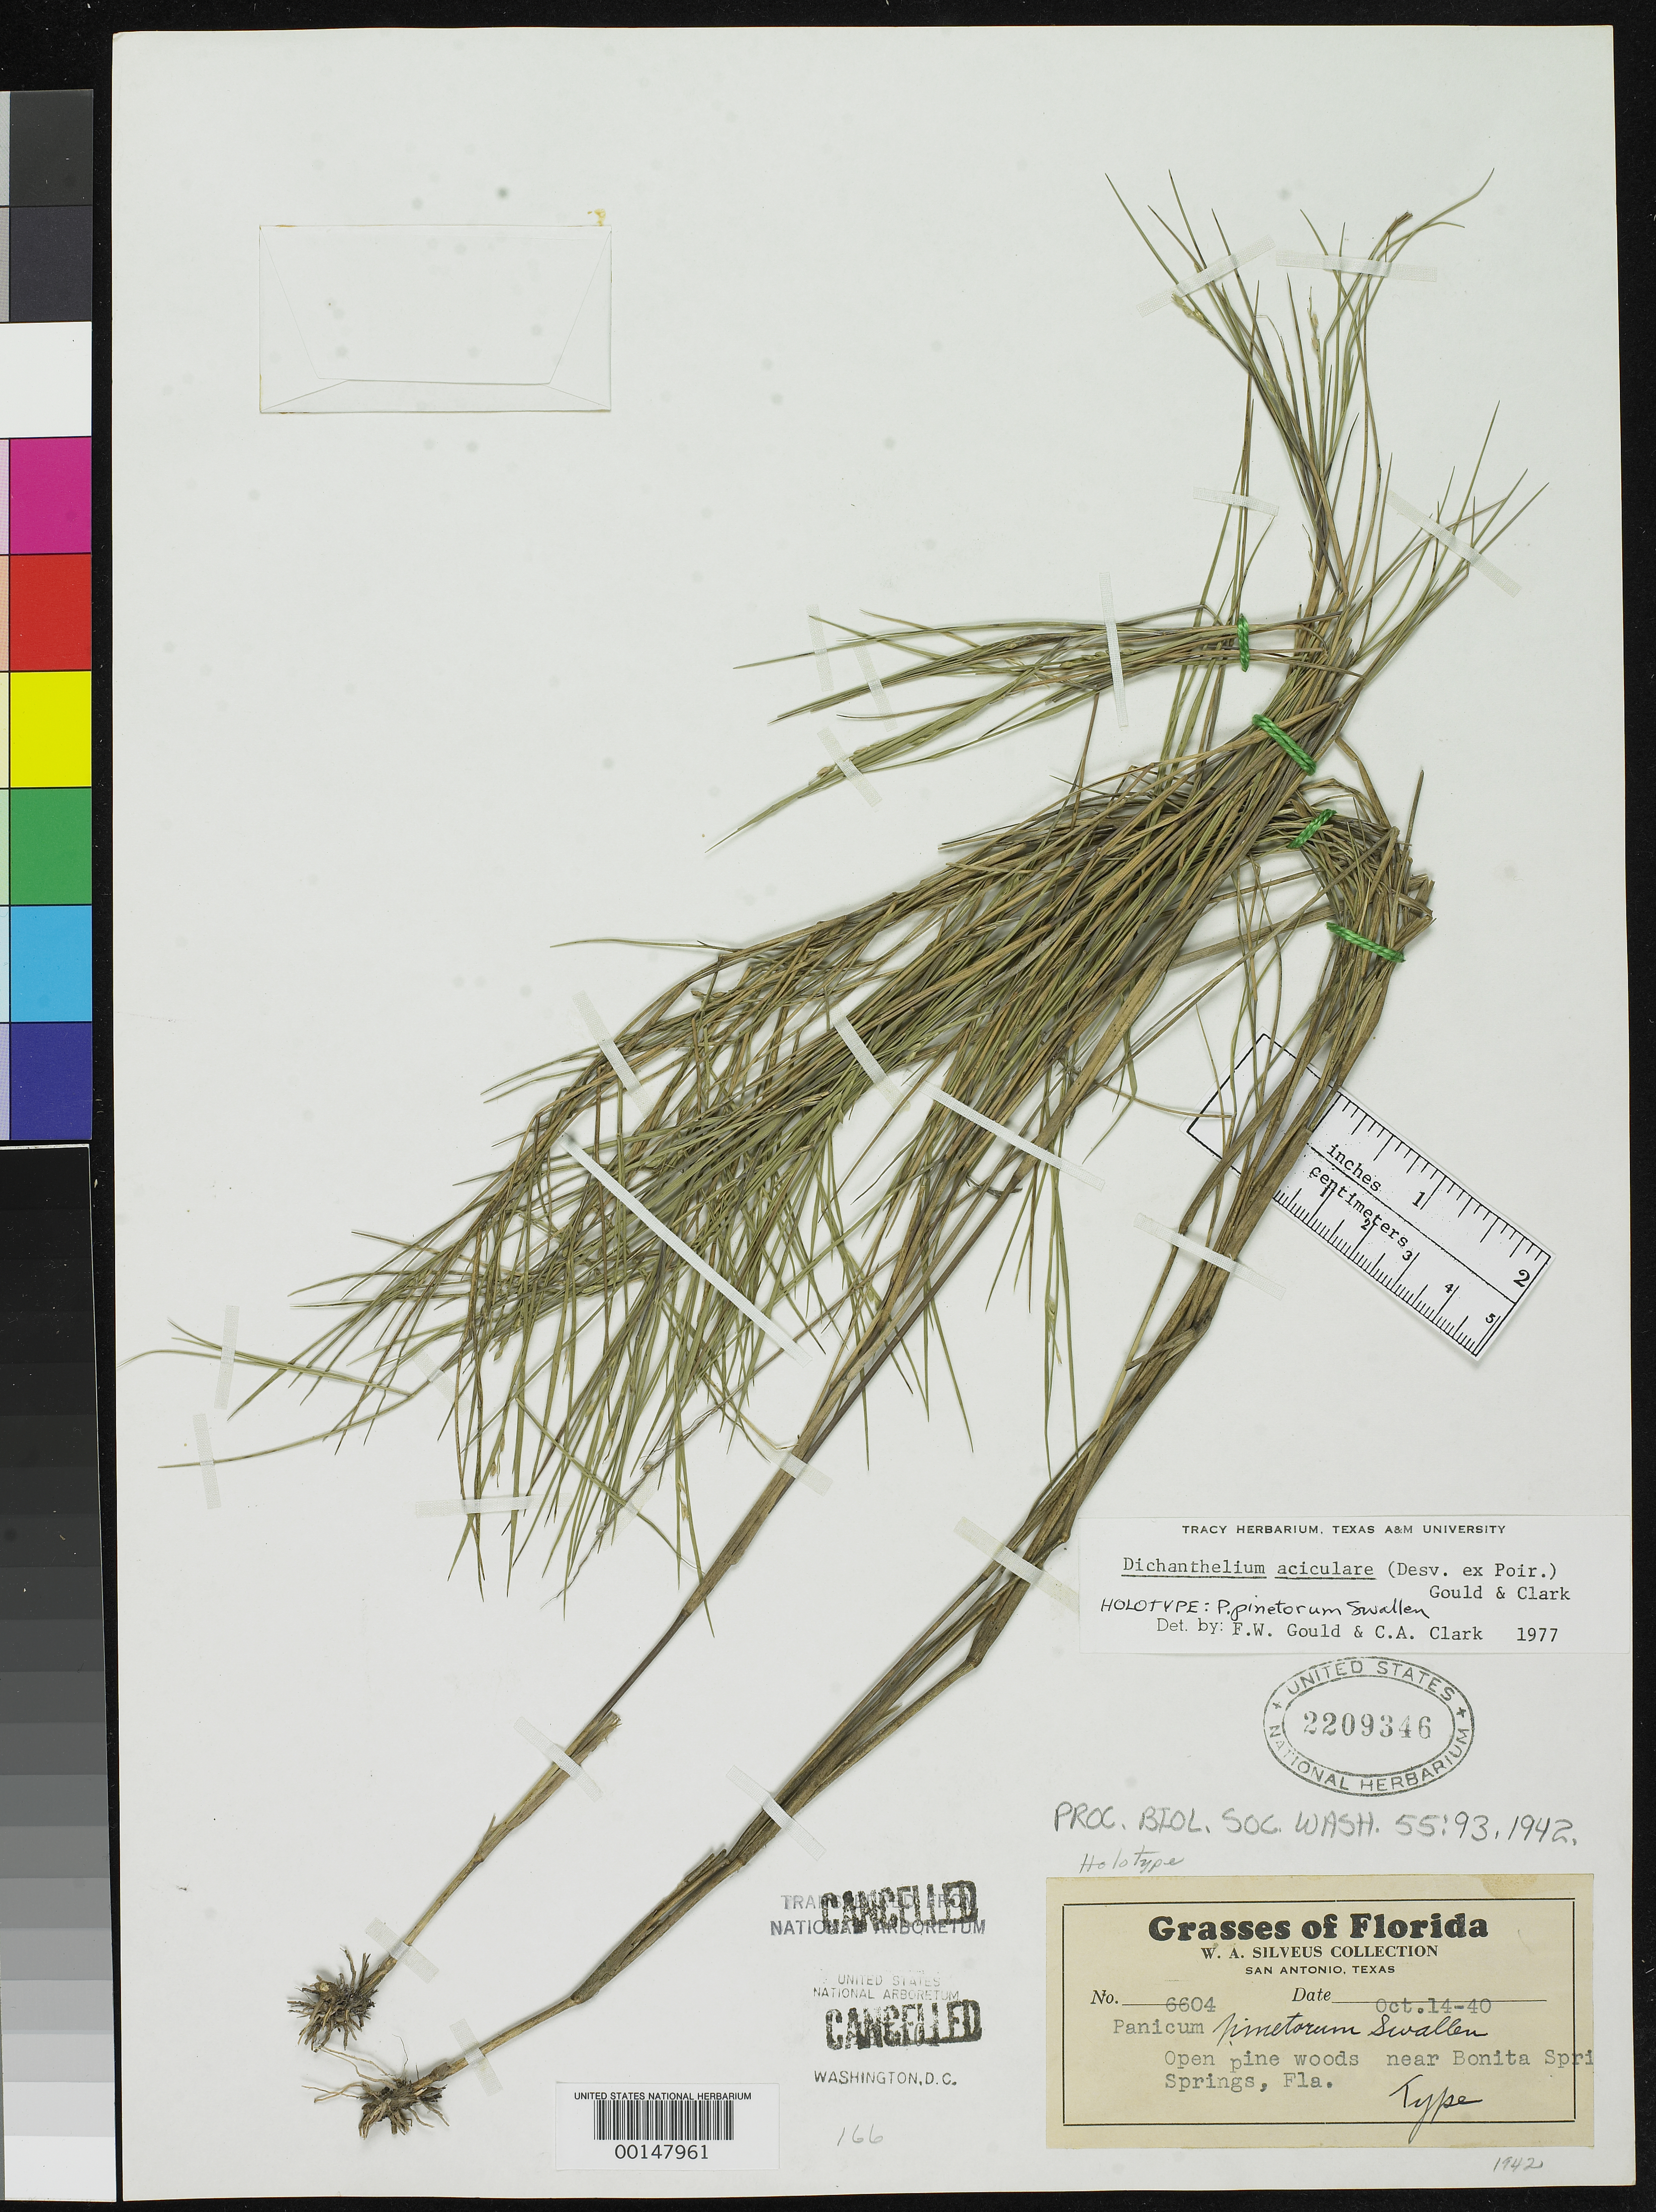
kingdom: Plantae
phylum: Tracheophyta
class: Liliopsida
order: Poales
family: Poaceae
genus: Panicum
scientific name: Panicum pinetorum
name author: Swallen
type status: Holotype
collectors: W. Silveus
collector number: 6604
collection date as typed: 14 Oct 1940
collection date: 1940-10-14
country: United States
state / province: Florida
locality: Open pine woods near Bonita Springs.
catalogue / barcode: US 2209346